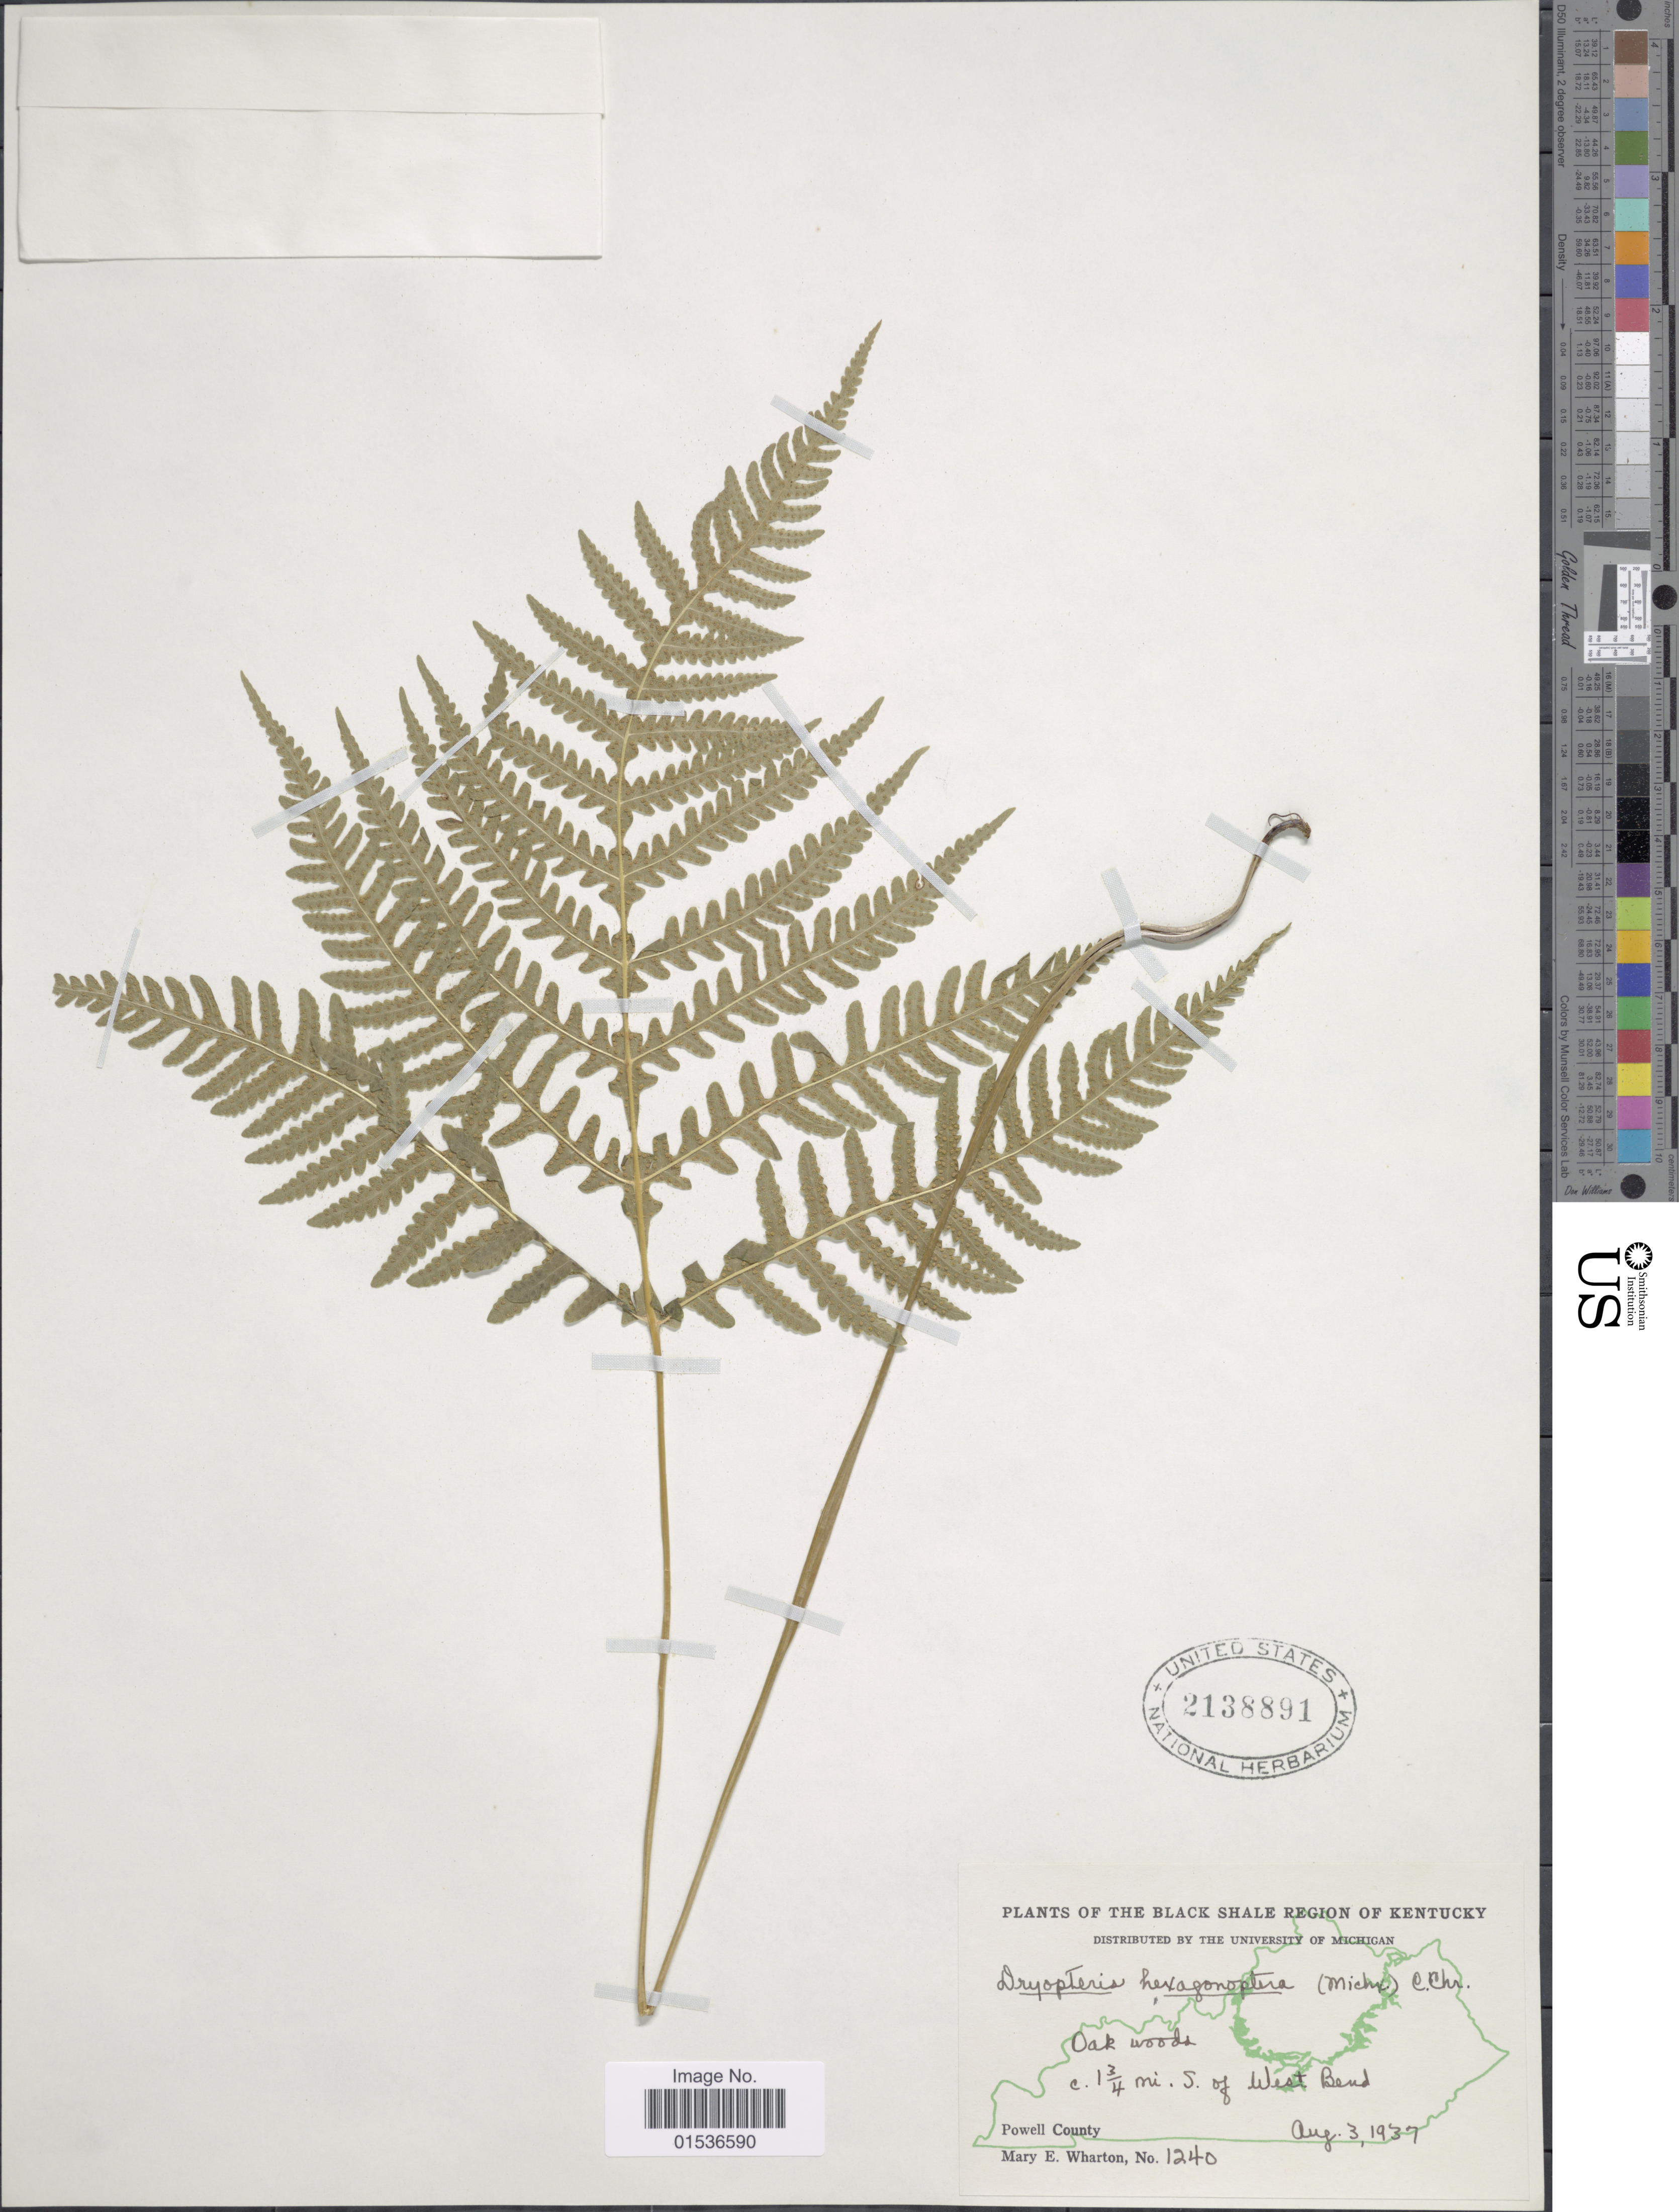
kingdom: Plantae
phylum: Tracheophyta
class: Polypodiopsida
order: Polypodiales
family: Thelypteridaceae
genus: Phegopteris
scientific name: Phegopteris hexagonoptera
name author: (Michx.) Fée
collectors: M. Wharton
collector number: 1240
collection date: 1937-08-03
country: United States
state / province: Kentucky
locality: Black Shale Region Of Kentucky. Oak woods c. 1 3/4 mi. S. of West Bend. Powell County,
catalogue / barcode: US 2138891